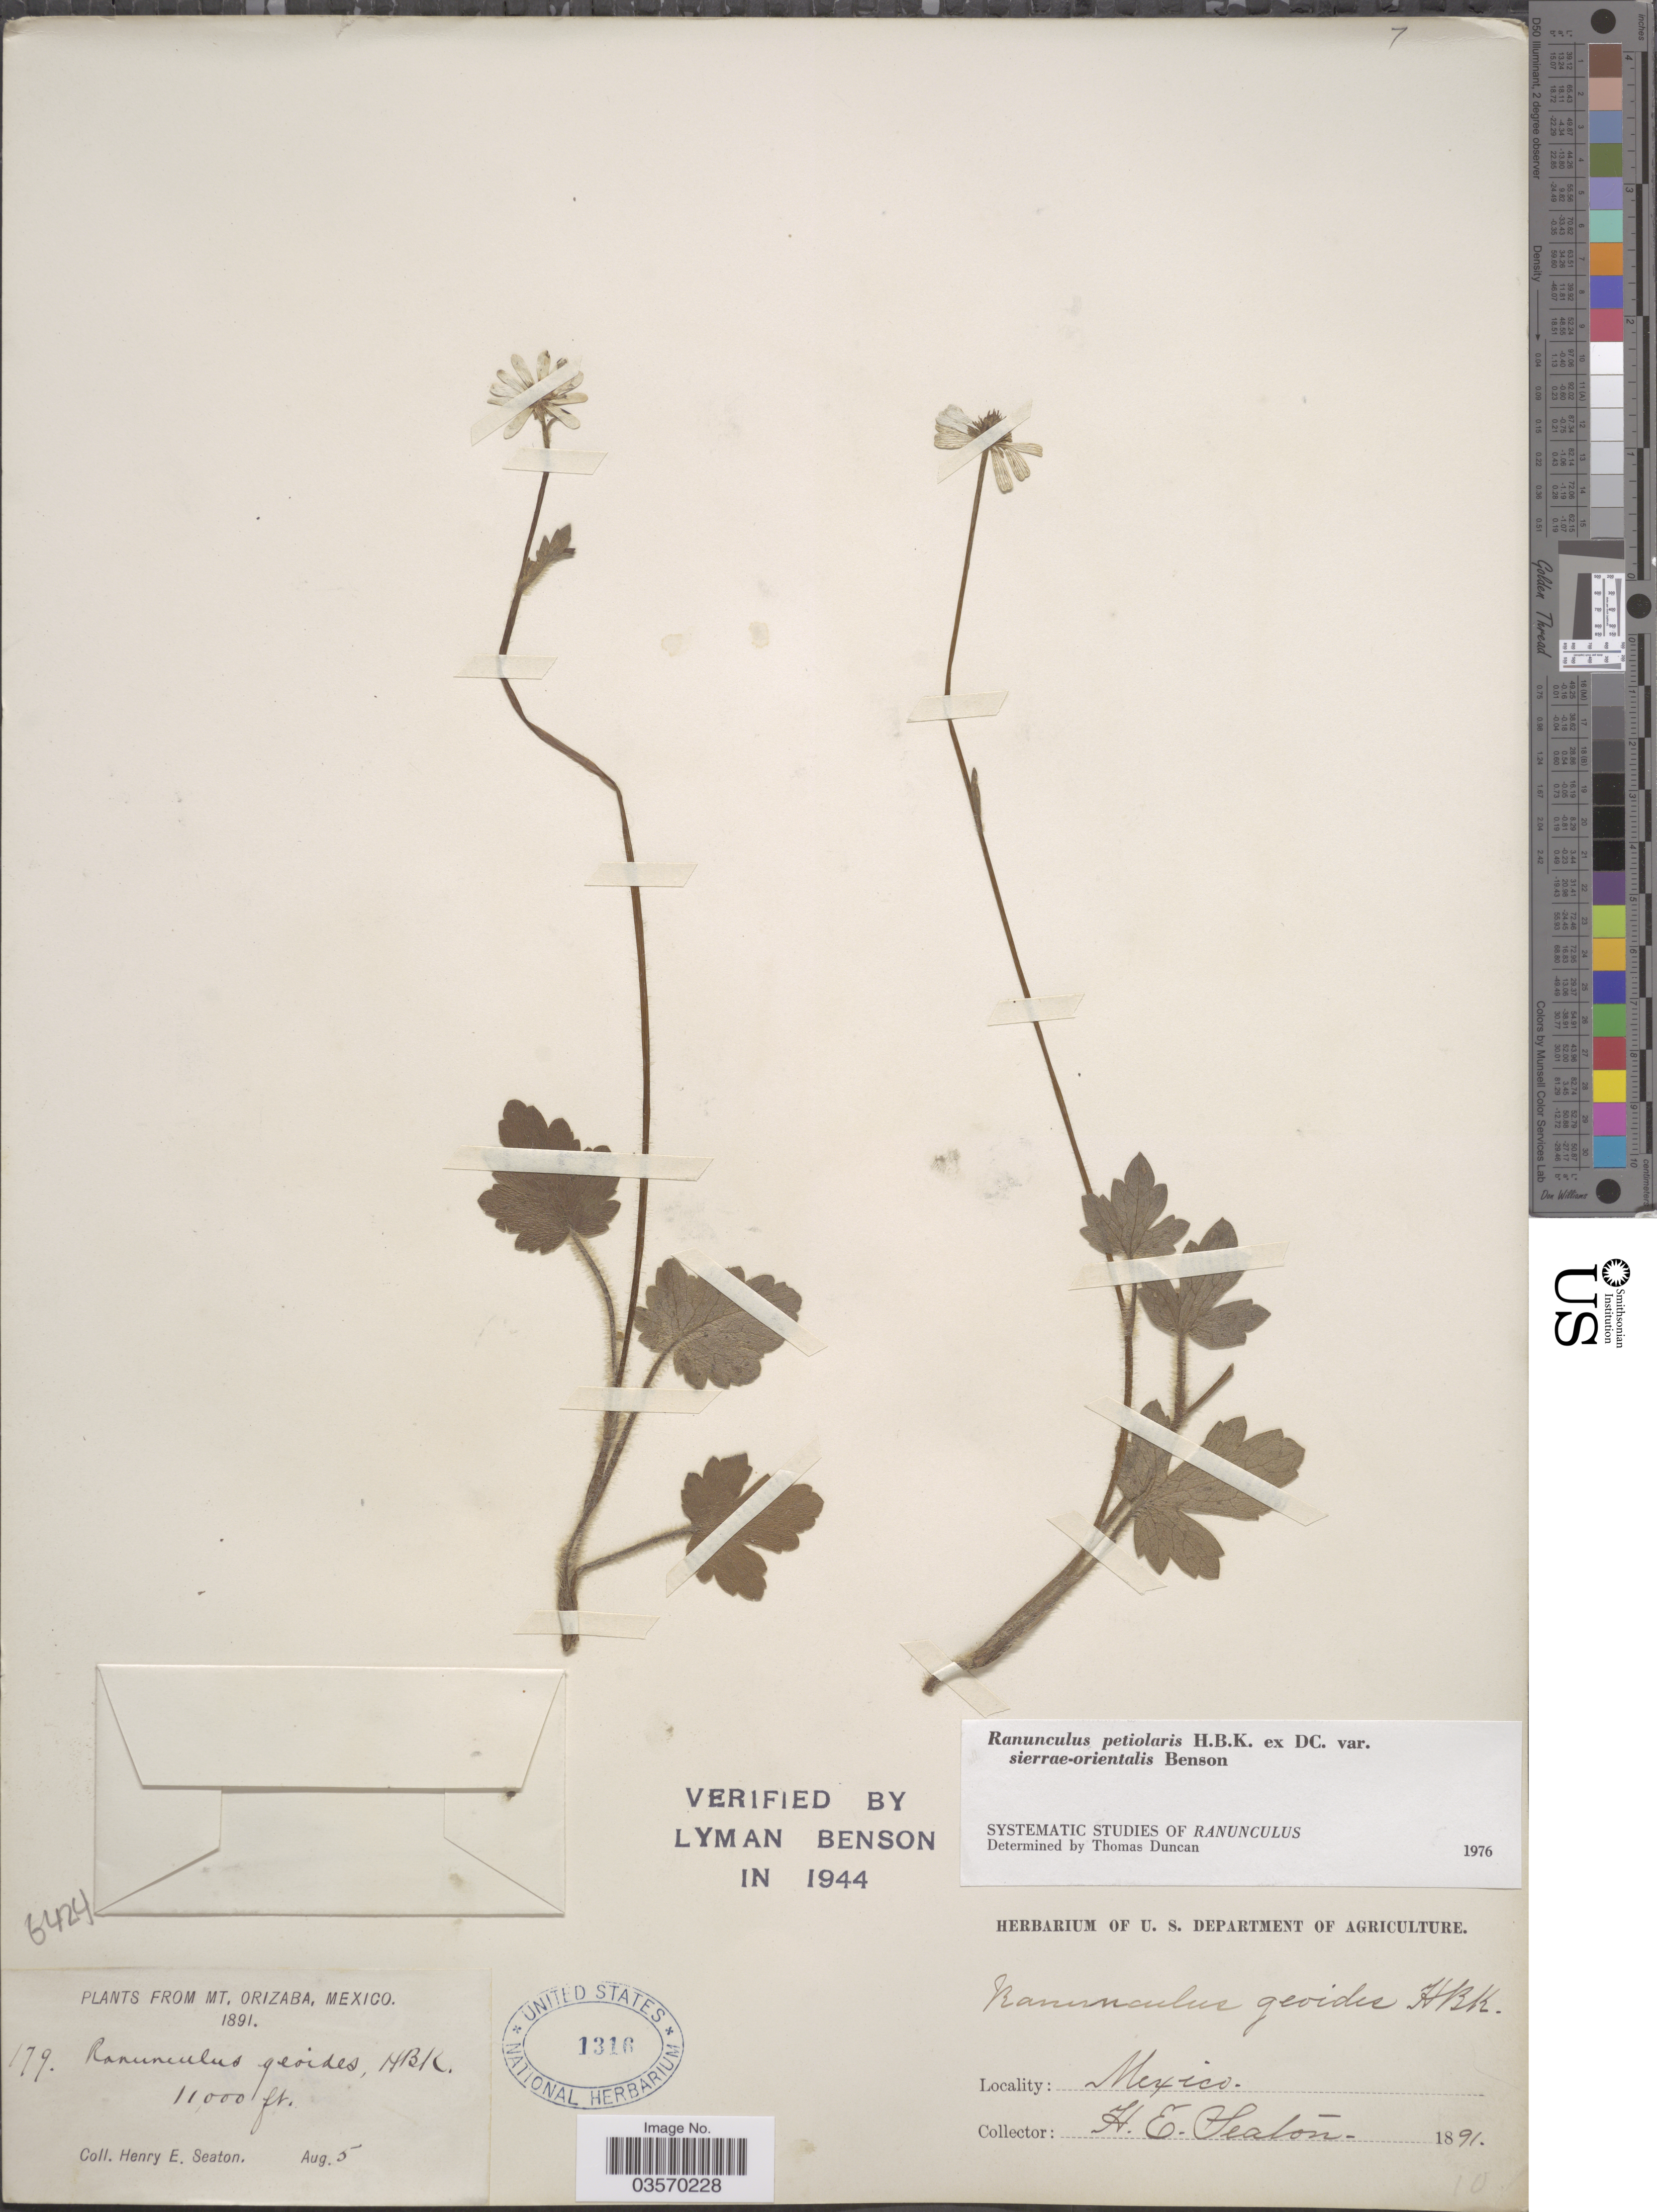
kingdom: Plantae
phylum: Tracheophyta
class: Magnoliopsida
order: Ranunculales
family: Ranunculaceae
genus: Ranunculus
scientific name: Ranunculus petiolaris var. sierrae-orientalis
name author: L.D. Benson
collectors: H. E. Seaton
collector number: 179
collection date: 1891-08-05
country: Mexico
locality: Mt. Orizaba.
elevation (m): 3353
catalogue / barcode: US 1316